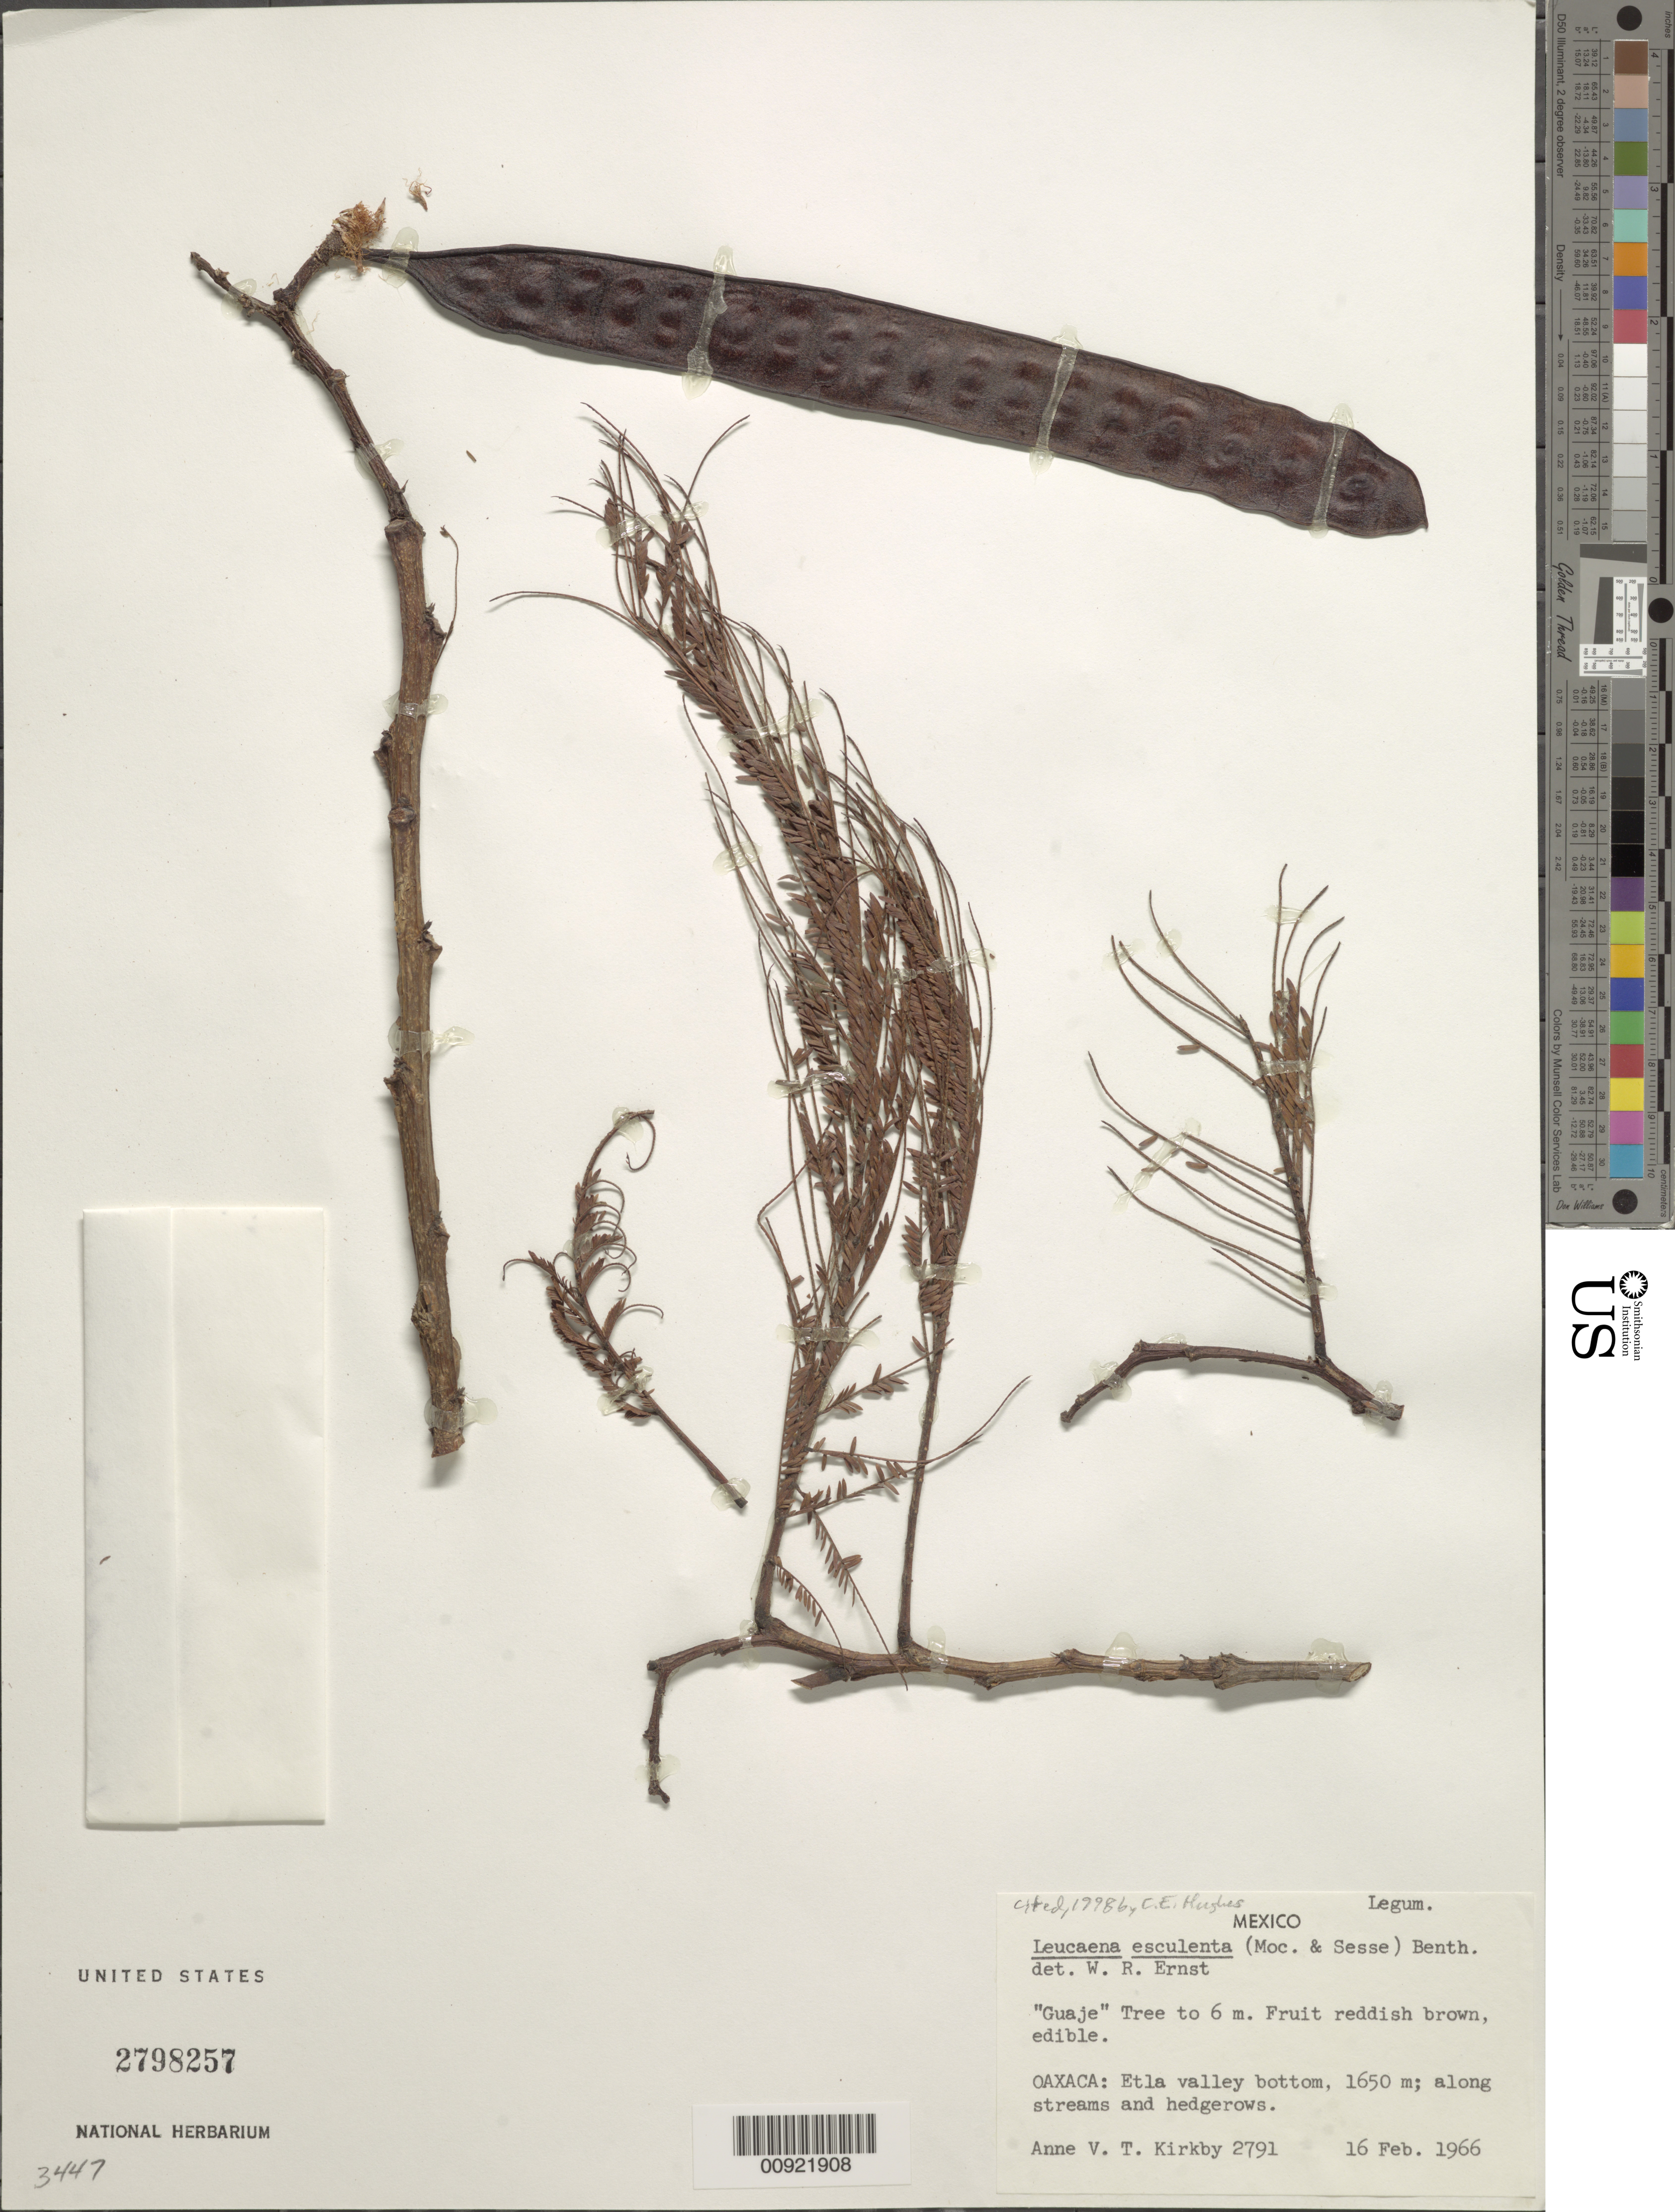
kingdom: Plantae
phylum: Tracheophyta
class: Magnoliopsida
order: Fabales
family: Fabaceae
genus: Leucaena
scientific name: Leucaena esculenta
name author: (Moc. & Sessé ex DC.) Benth.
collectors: A. Kirkby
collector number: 2791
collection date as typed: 16 Feb 1966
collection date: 1966-02-16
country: Mexico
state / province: Oaxaca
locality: Oaxaca: Etla valley bottom.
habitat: Along streams and hedgerows.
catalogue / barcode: US 2798257